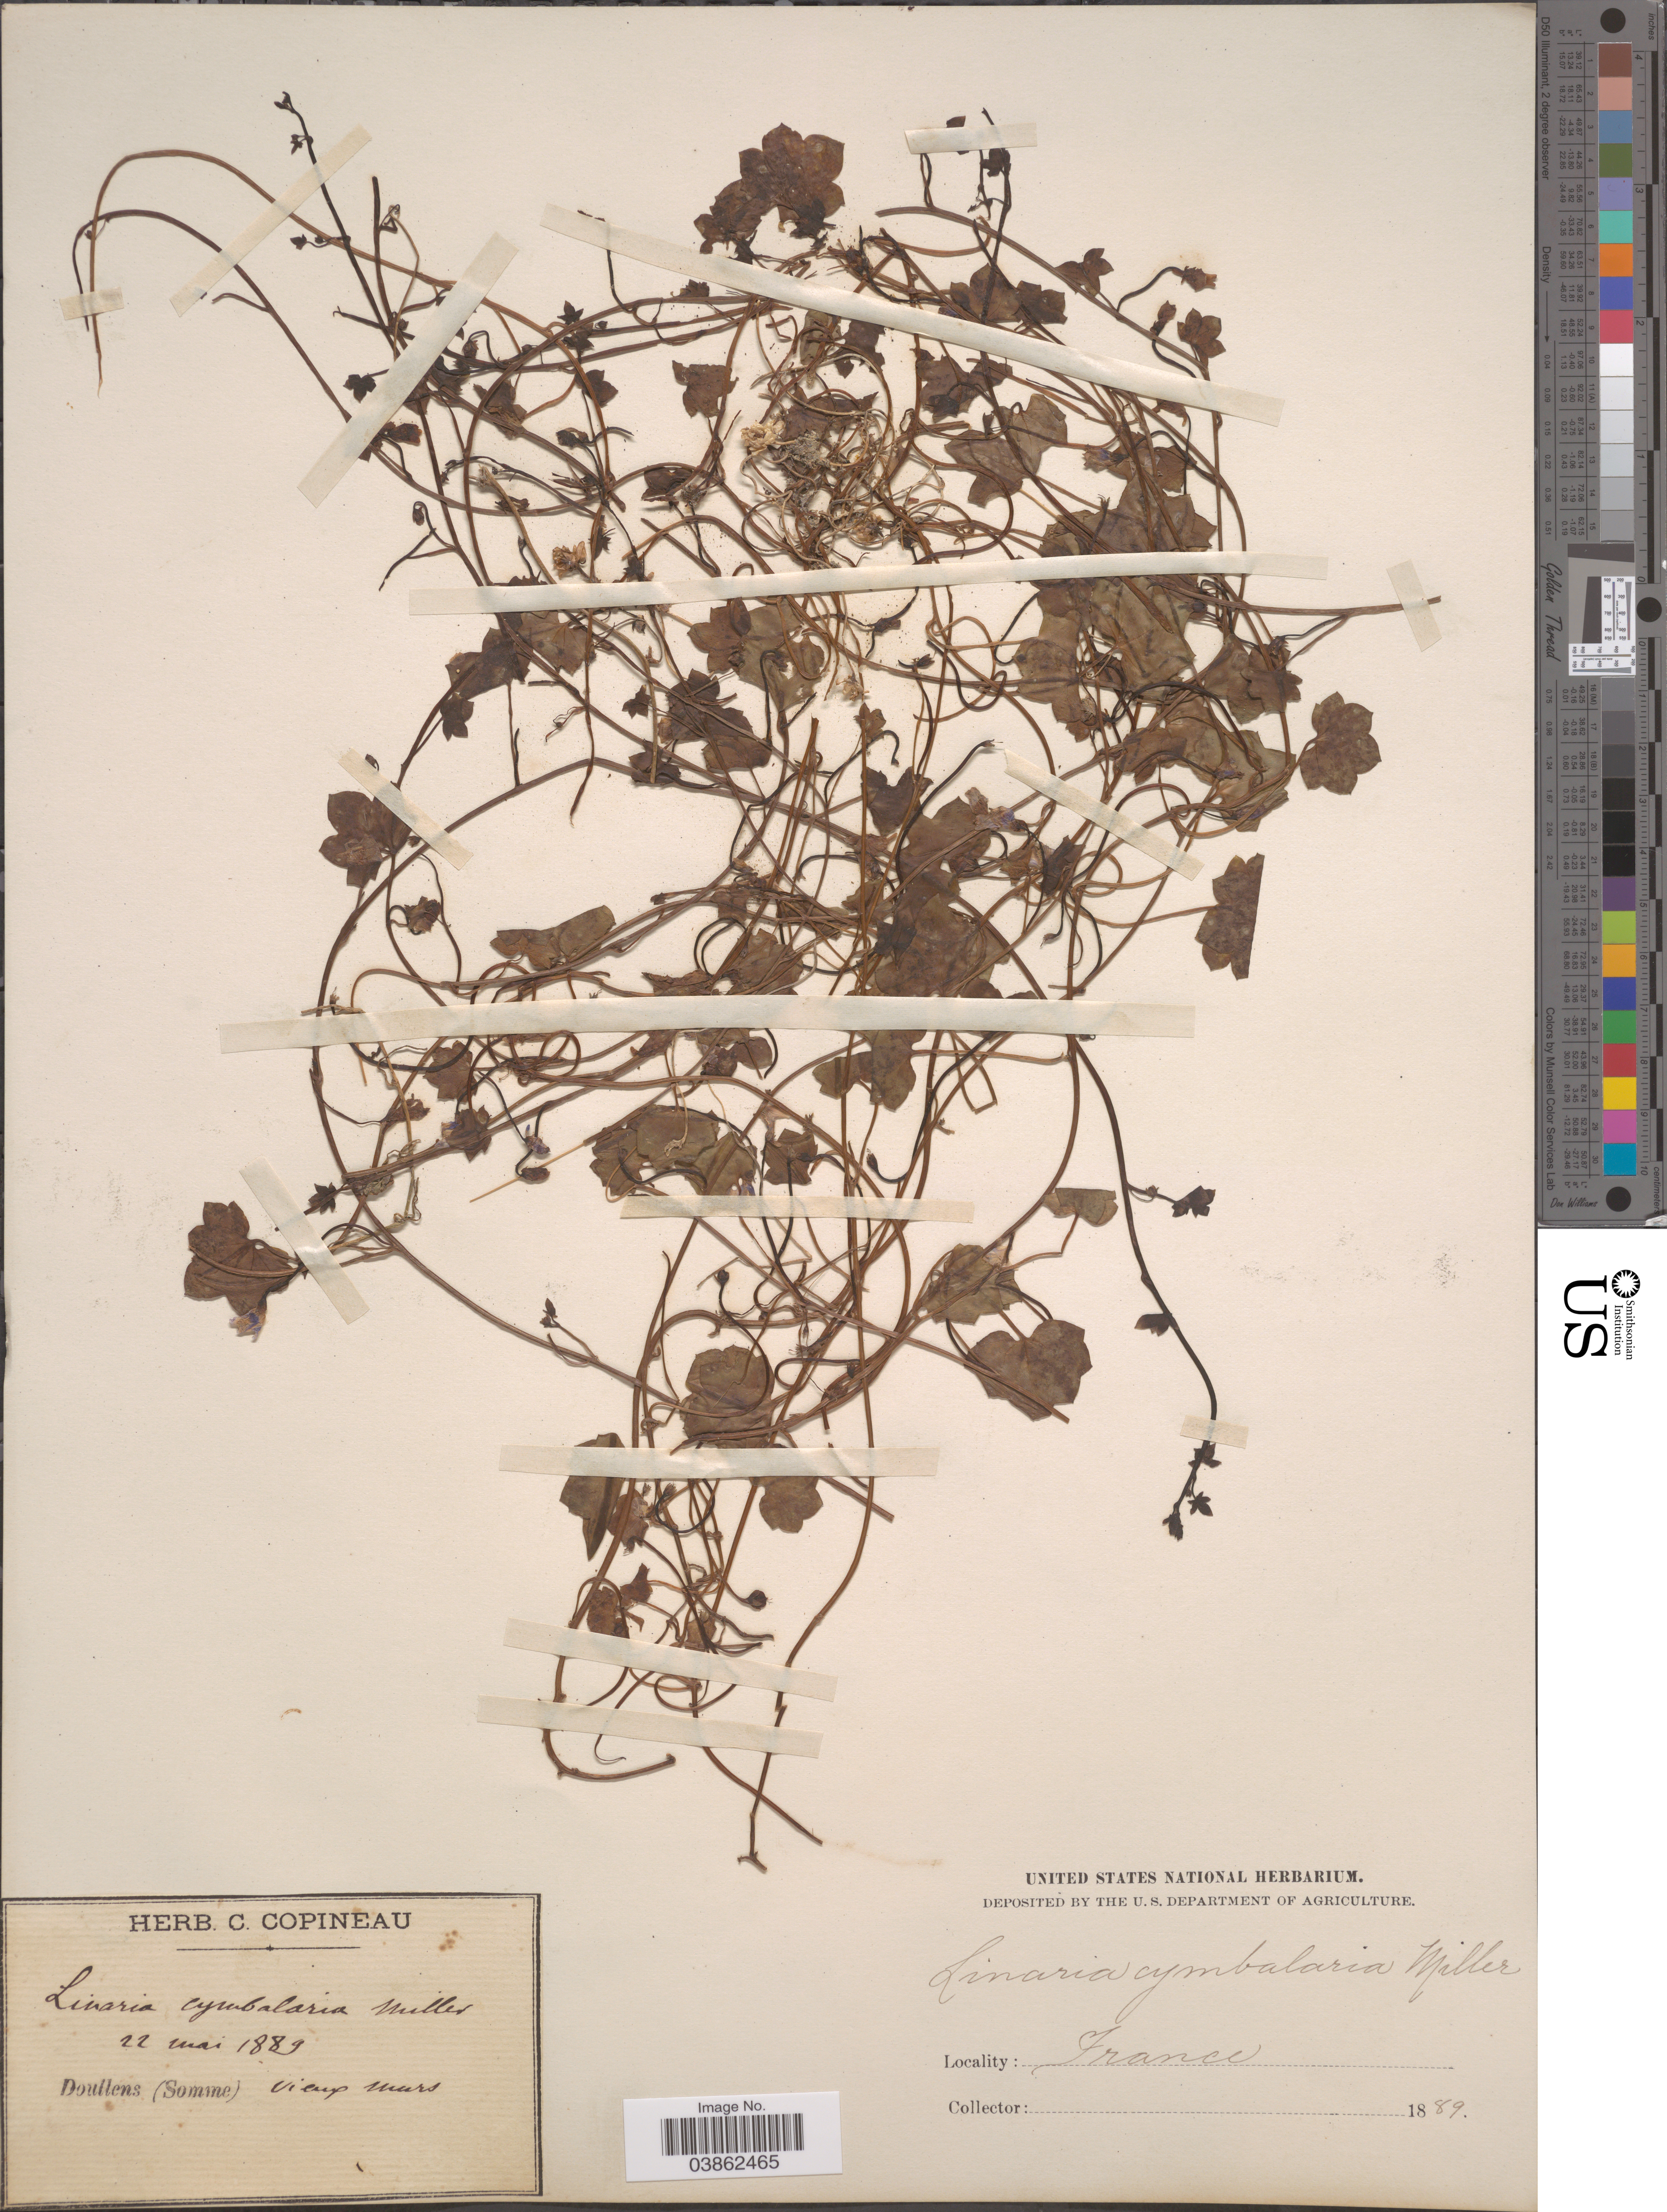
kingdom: Plantae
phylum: Tracheophyta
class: Magnoliopsida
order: Lamiales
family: Plantaginaceae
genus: Cymbalaria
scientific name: Cymbalaria sp.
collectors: ex herb. C. Copineau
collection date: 1889-05-22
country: France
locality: Doullens (Somme) vieux murs.